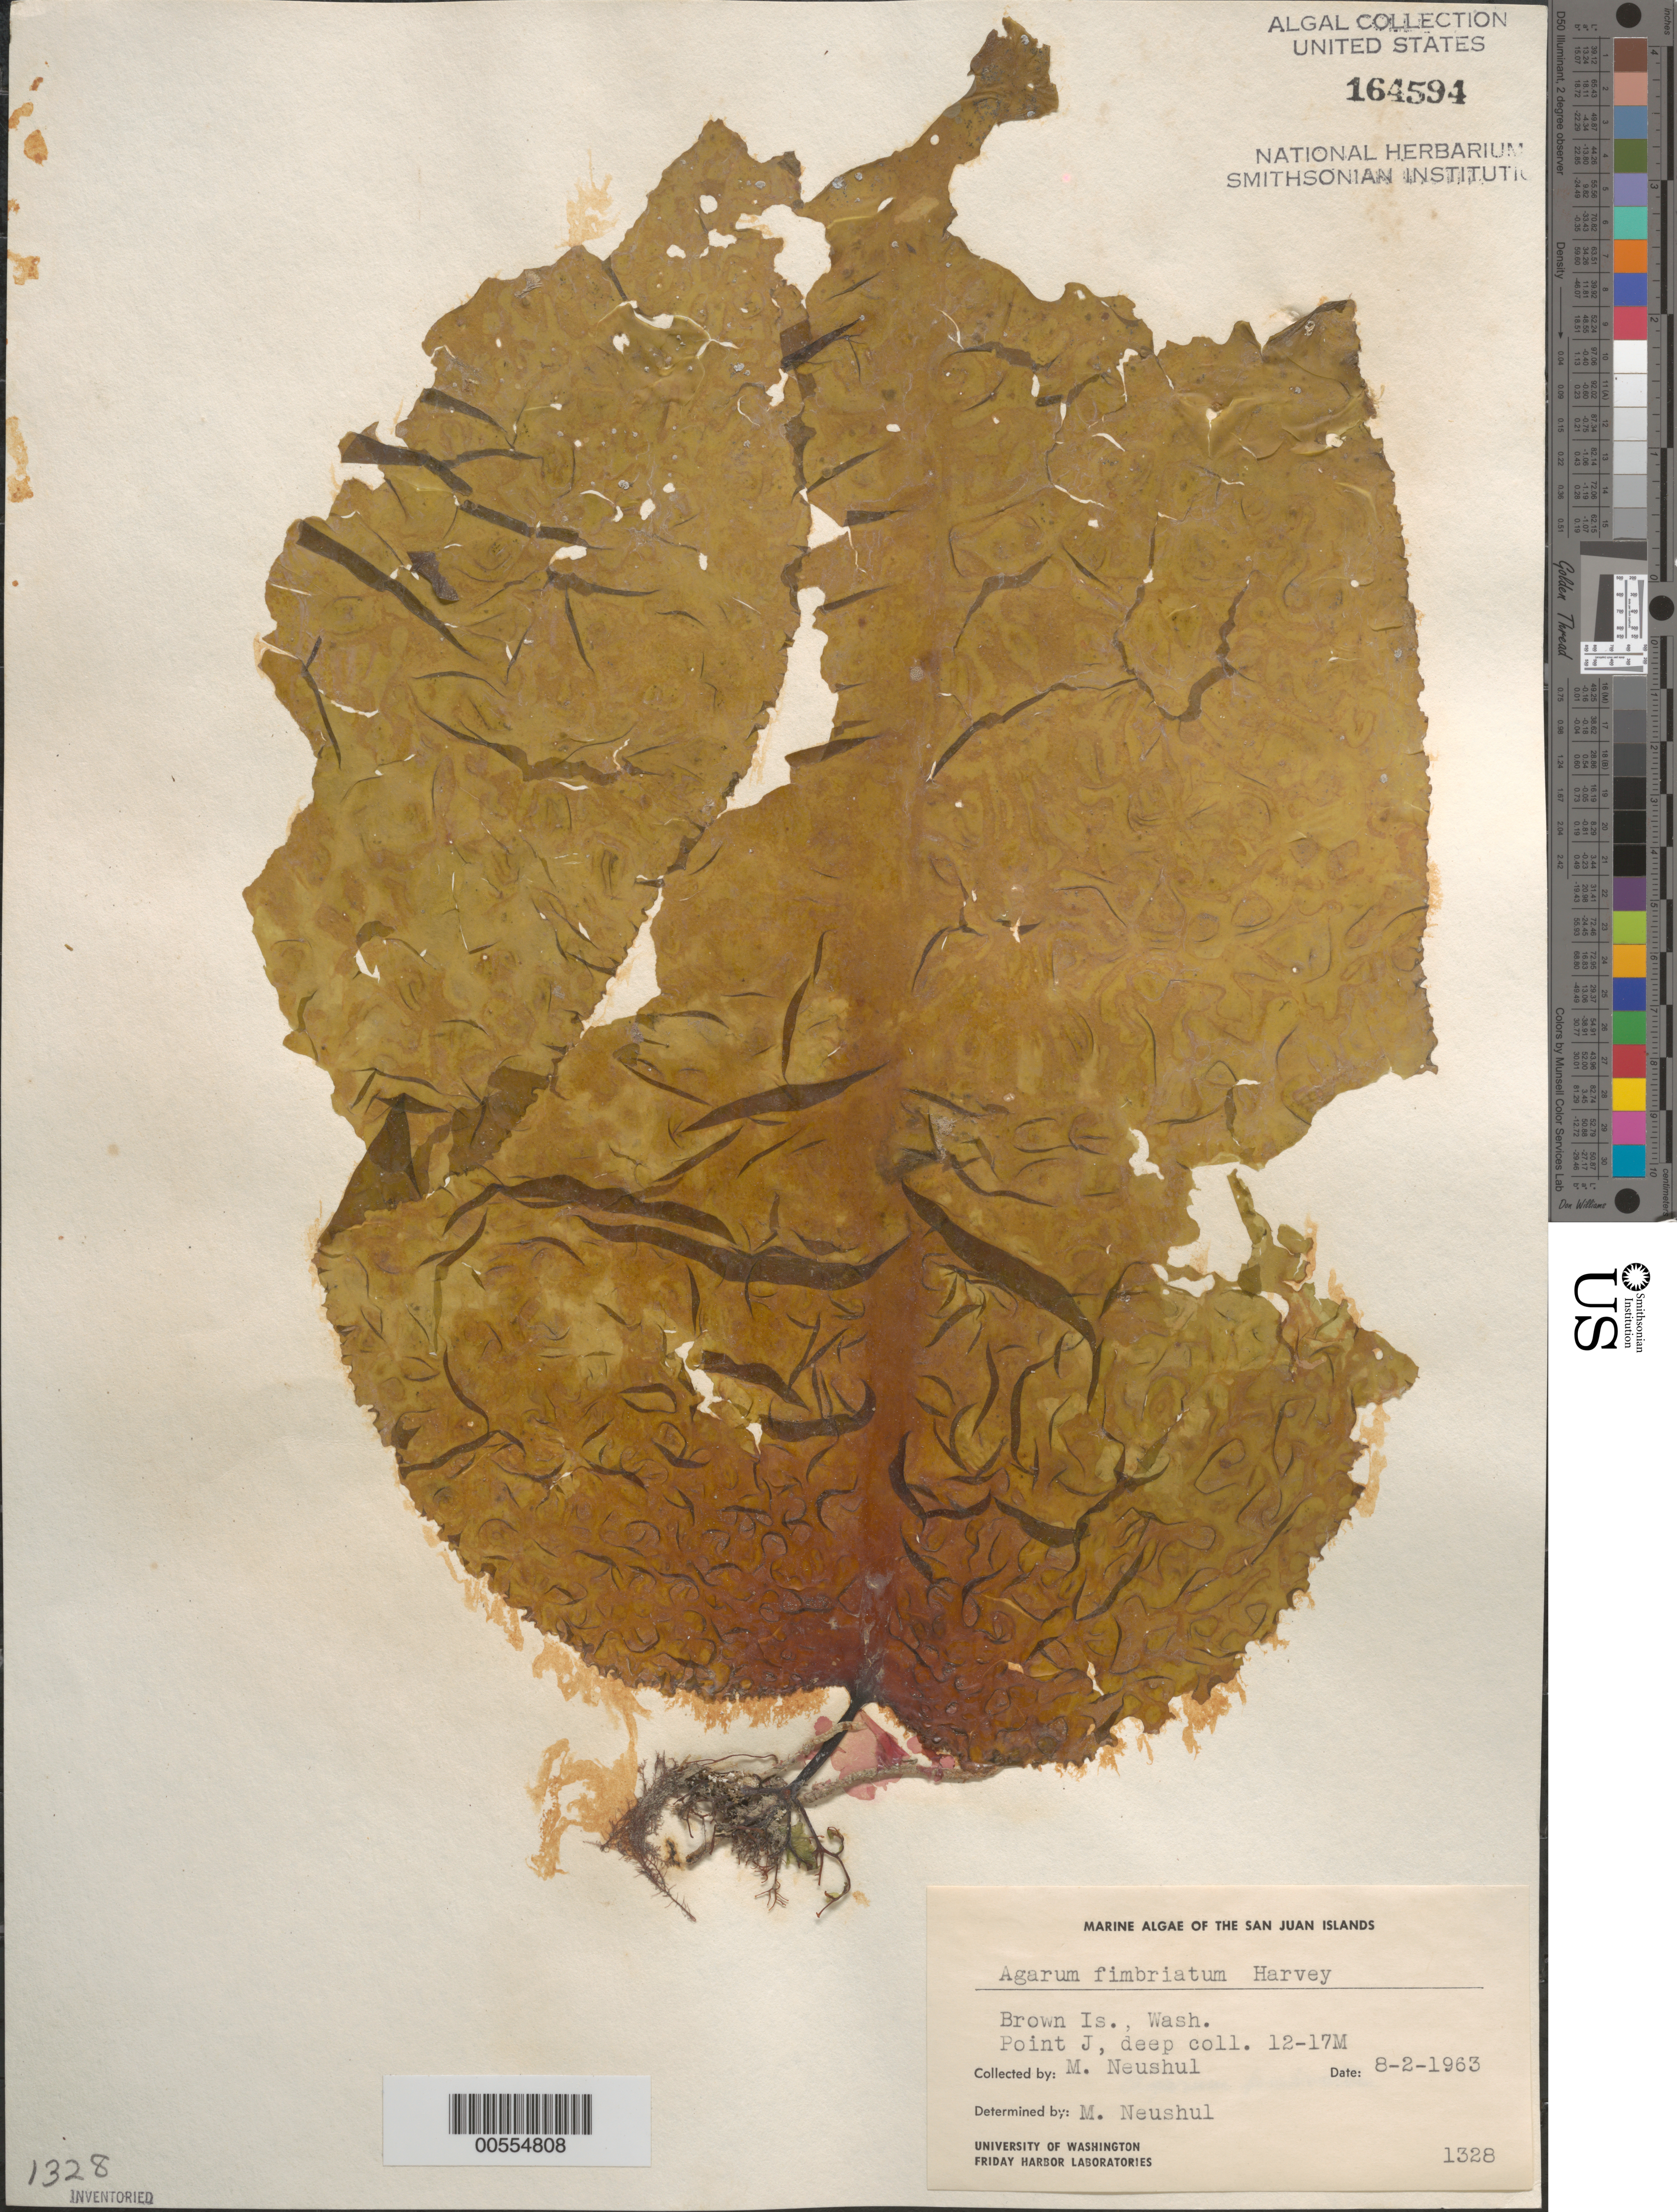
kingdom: Chromista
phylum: Ochrophyta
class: Phaeophyceae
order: Laminariales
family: Agaraceae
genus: Neoagarum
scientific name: Neoagarum fimbriatum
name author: (Harvey) H.Kawai & Hanyuda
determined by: Algae name updating Project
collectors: M. Neushul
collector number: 1328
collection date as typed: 02 Aug 1963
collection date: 1963-08-02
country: United States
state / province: Washington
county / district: San Juan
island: Brown Island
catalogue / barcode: US 164594